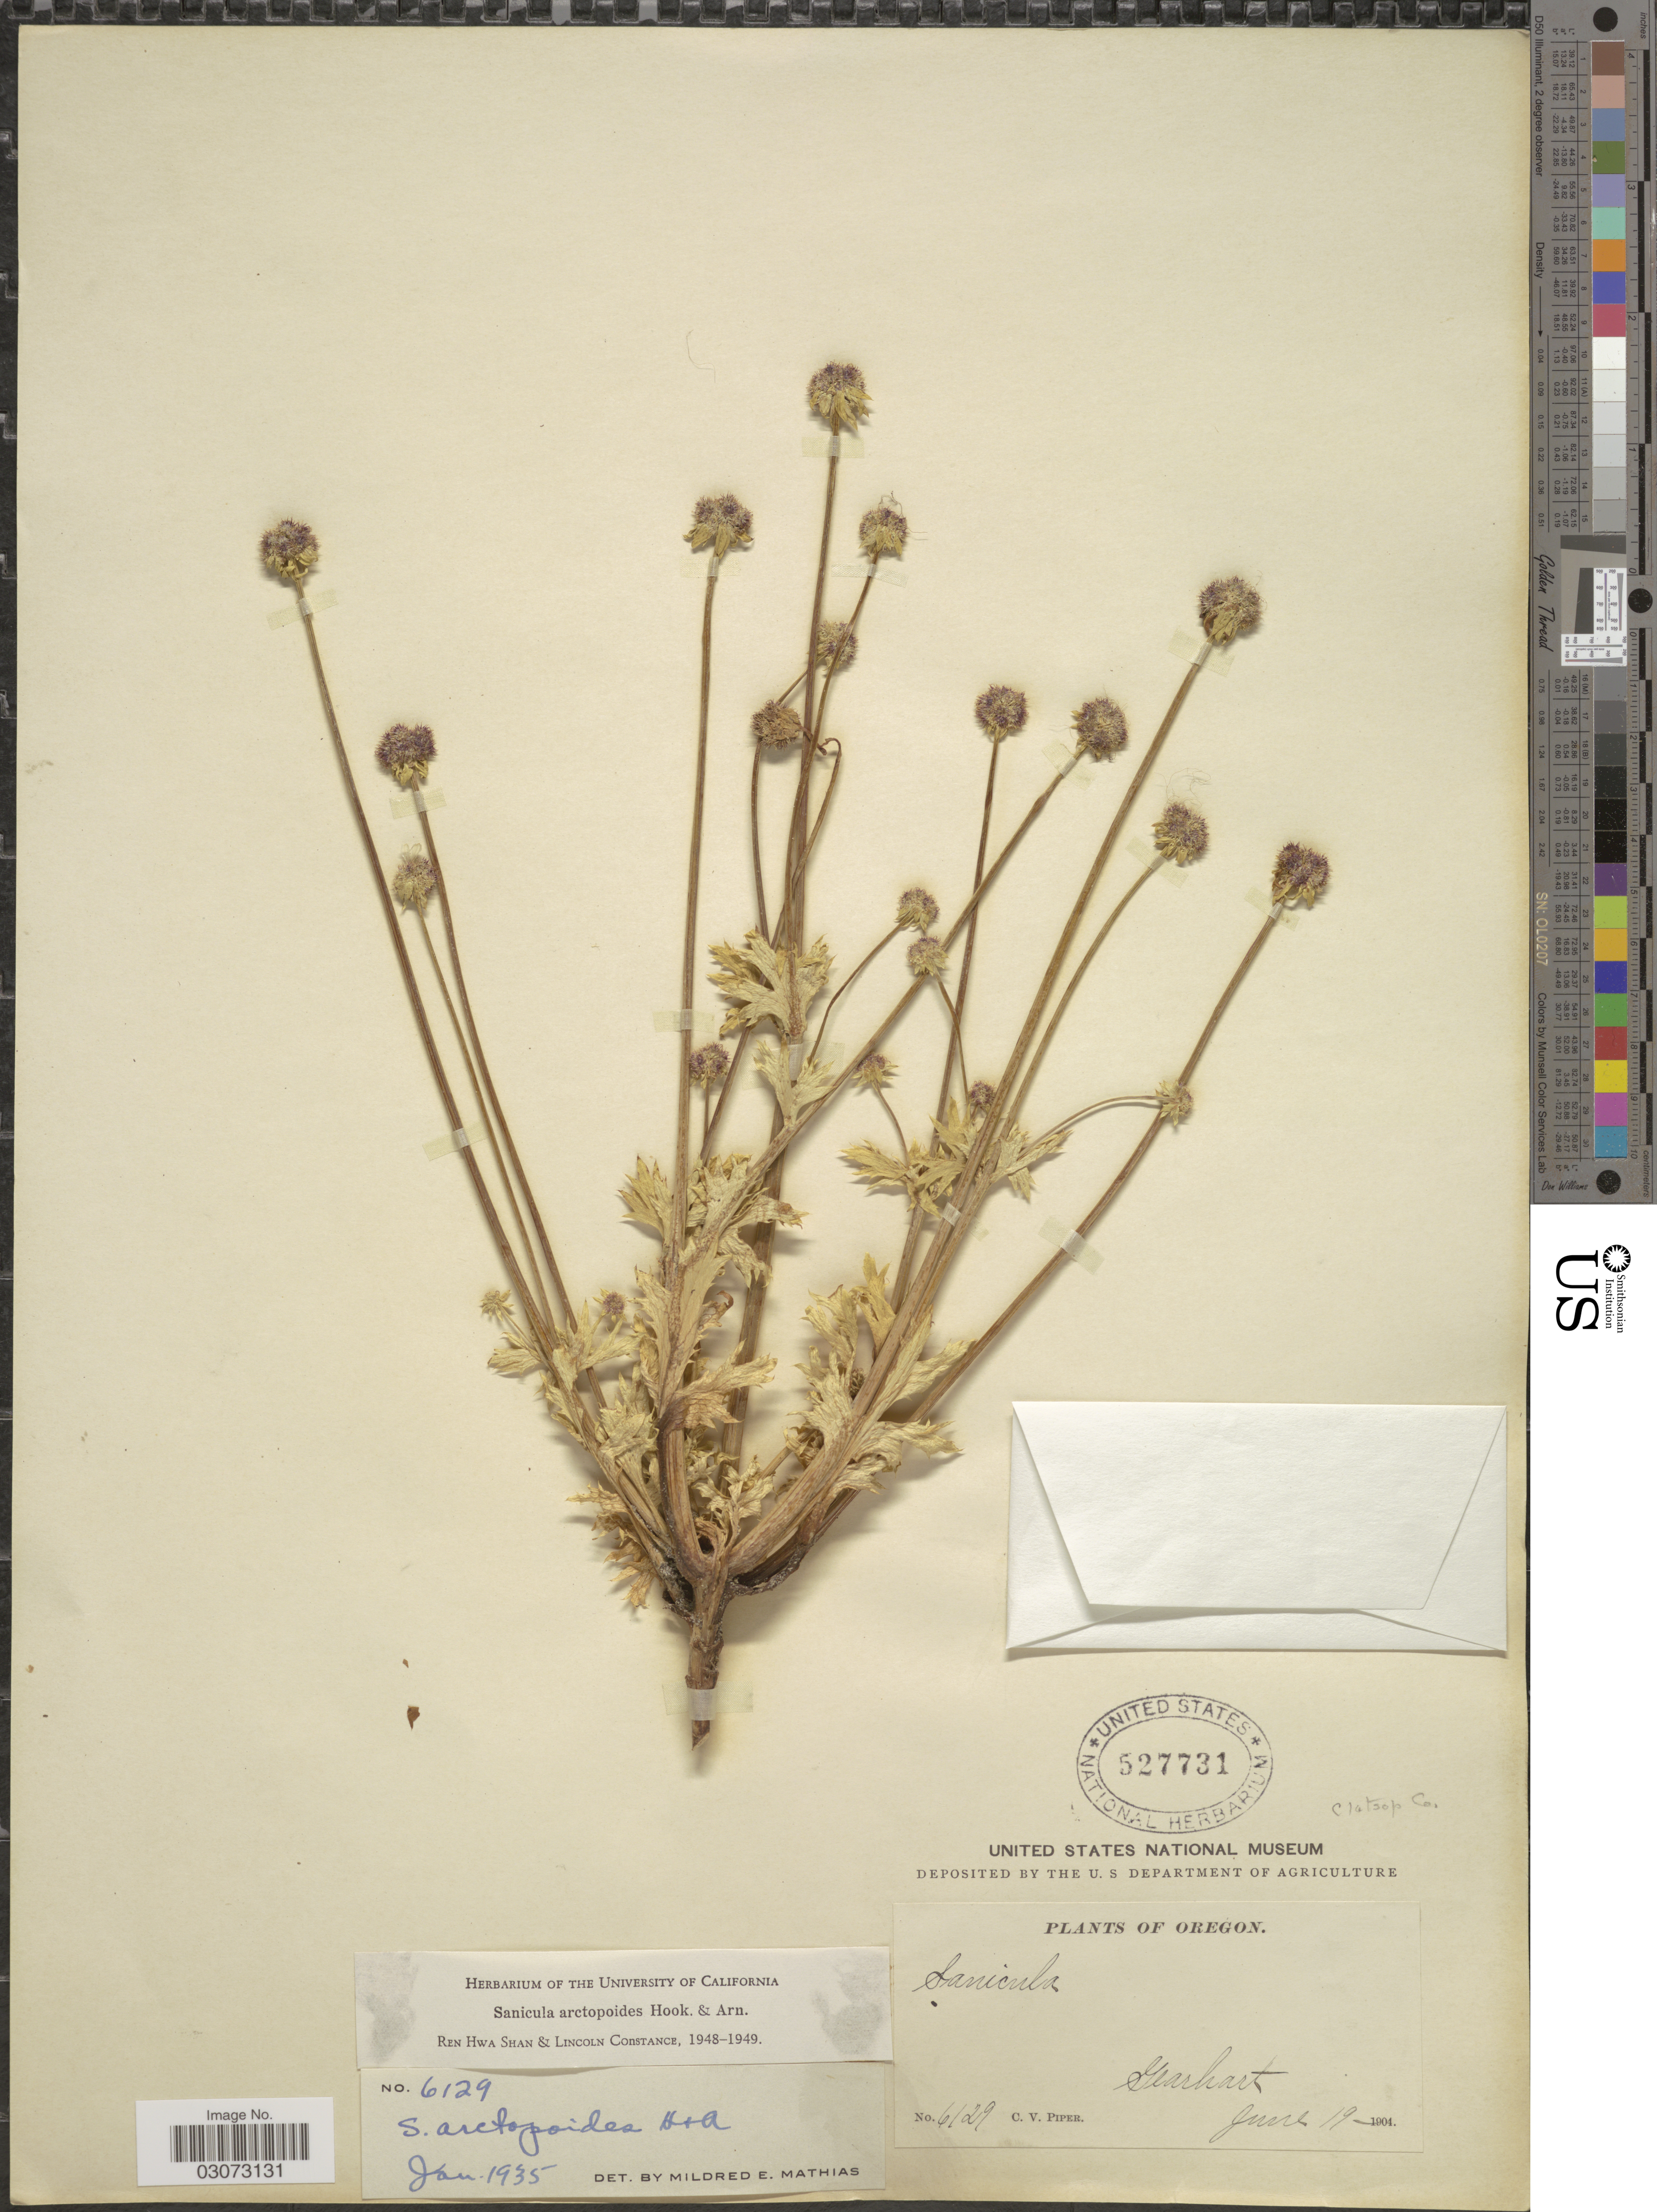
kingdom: Plantae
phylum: Tracheophyta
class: Magnoliopsida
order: Apiales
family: Apiaceae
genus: Sanicula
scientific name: Sanicula arctopoides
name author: Hook. & Arn.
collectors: C. V. Piper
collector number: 6129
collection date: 1904-06-19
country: United States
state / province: Oregon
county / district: Clatsop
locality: Gearhart. Clatsop Co.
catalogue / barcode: US 527731